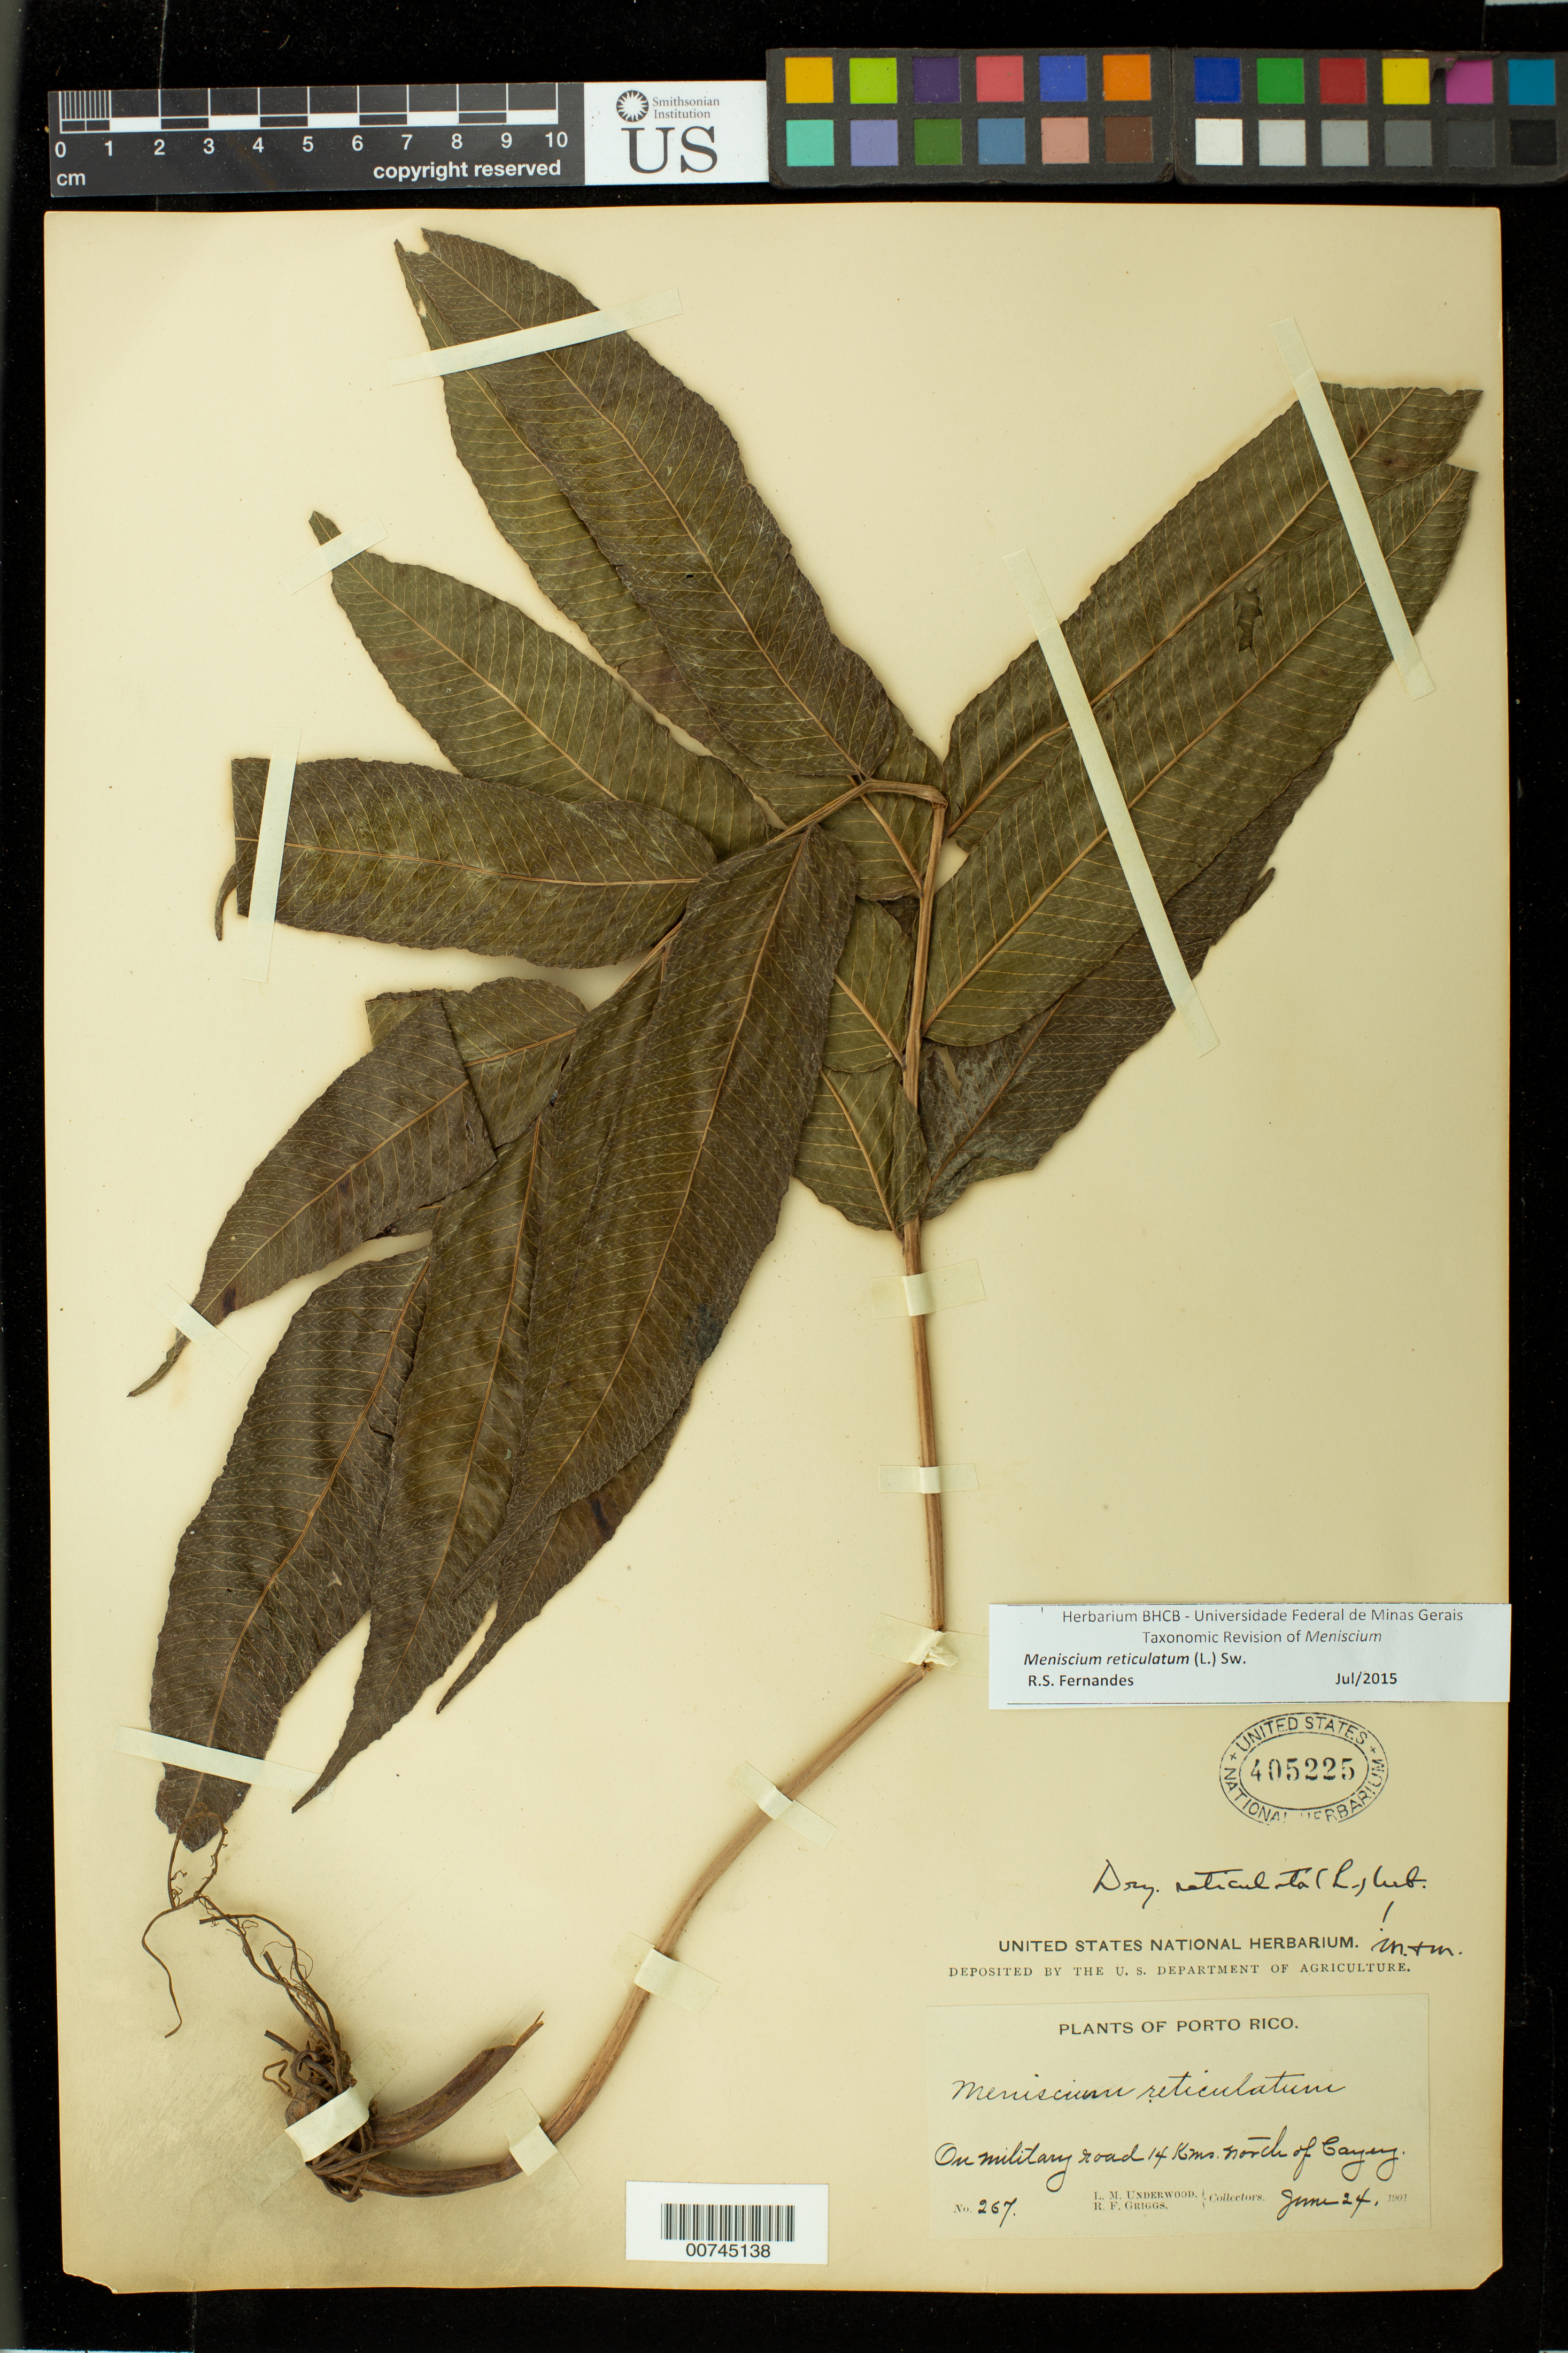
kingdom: Plantae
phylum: Tracheophyta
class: Polypodiopsida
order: Polypodiales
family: Thelypteridaceae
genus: Meniscium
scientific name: Meniscium reticulatum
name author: (L.) Sw.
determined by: Fernandes, R. S.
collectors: L. M. Underwood & R. F. Griggs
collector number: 267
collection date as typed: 24 Jun 1901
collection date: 1901-06-24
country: Puerto Rico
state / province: Cayey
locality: On military road 14 kms north of Cayey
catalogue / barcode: US 405225